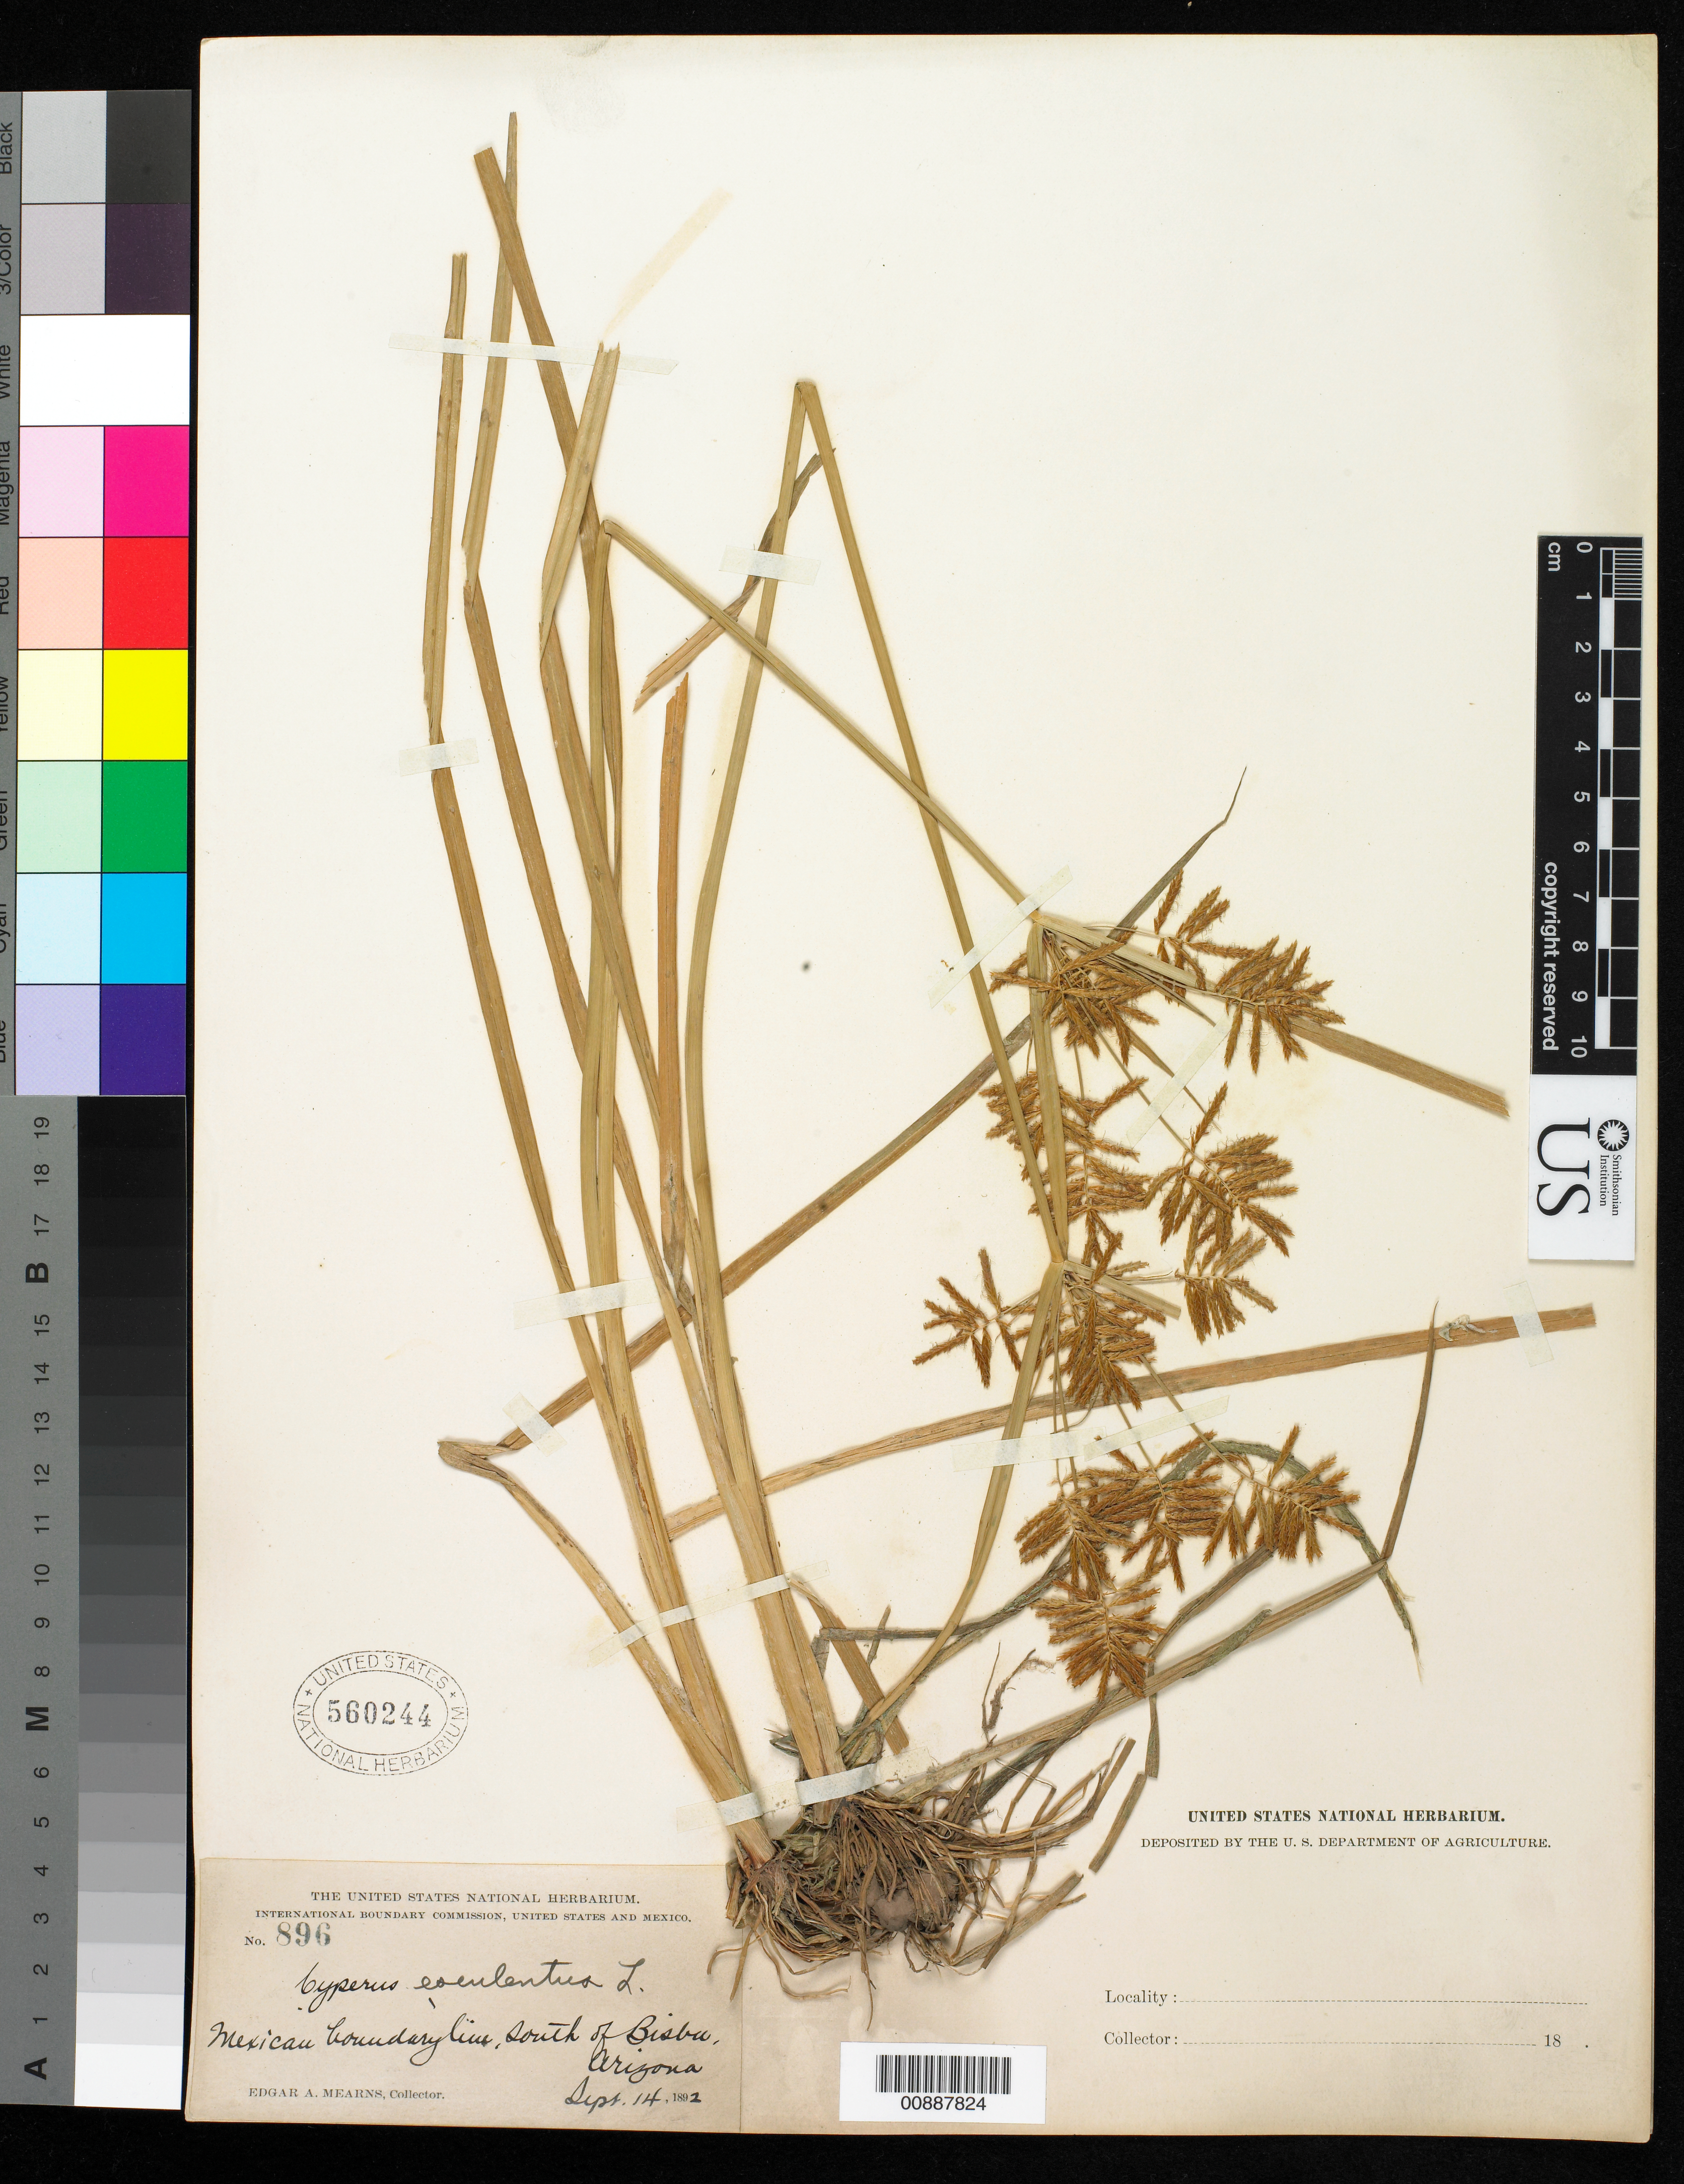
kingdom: Plantae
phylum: Tracheophyta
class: Liliopsida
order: Poales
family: Cyperaceae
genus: Cyperus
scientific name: Cyperus esculentus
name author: L.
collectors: E. A. Mearns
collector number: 896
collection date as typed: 14 Sep 1892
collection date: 1892-09-14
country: United States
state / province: Arizona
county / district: Cochise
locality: Mexican Boundary Line, S of Bisbee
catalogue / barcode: US 560244